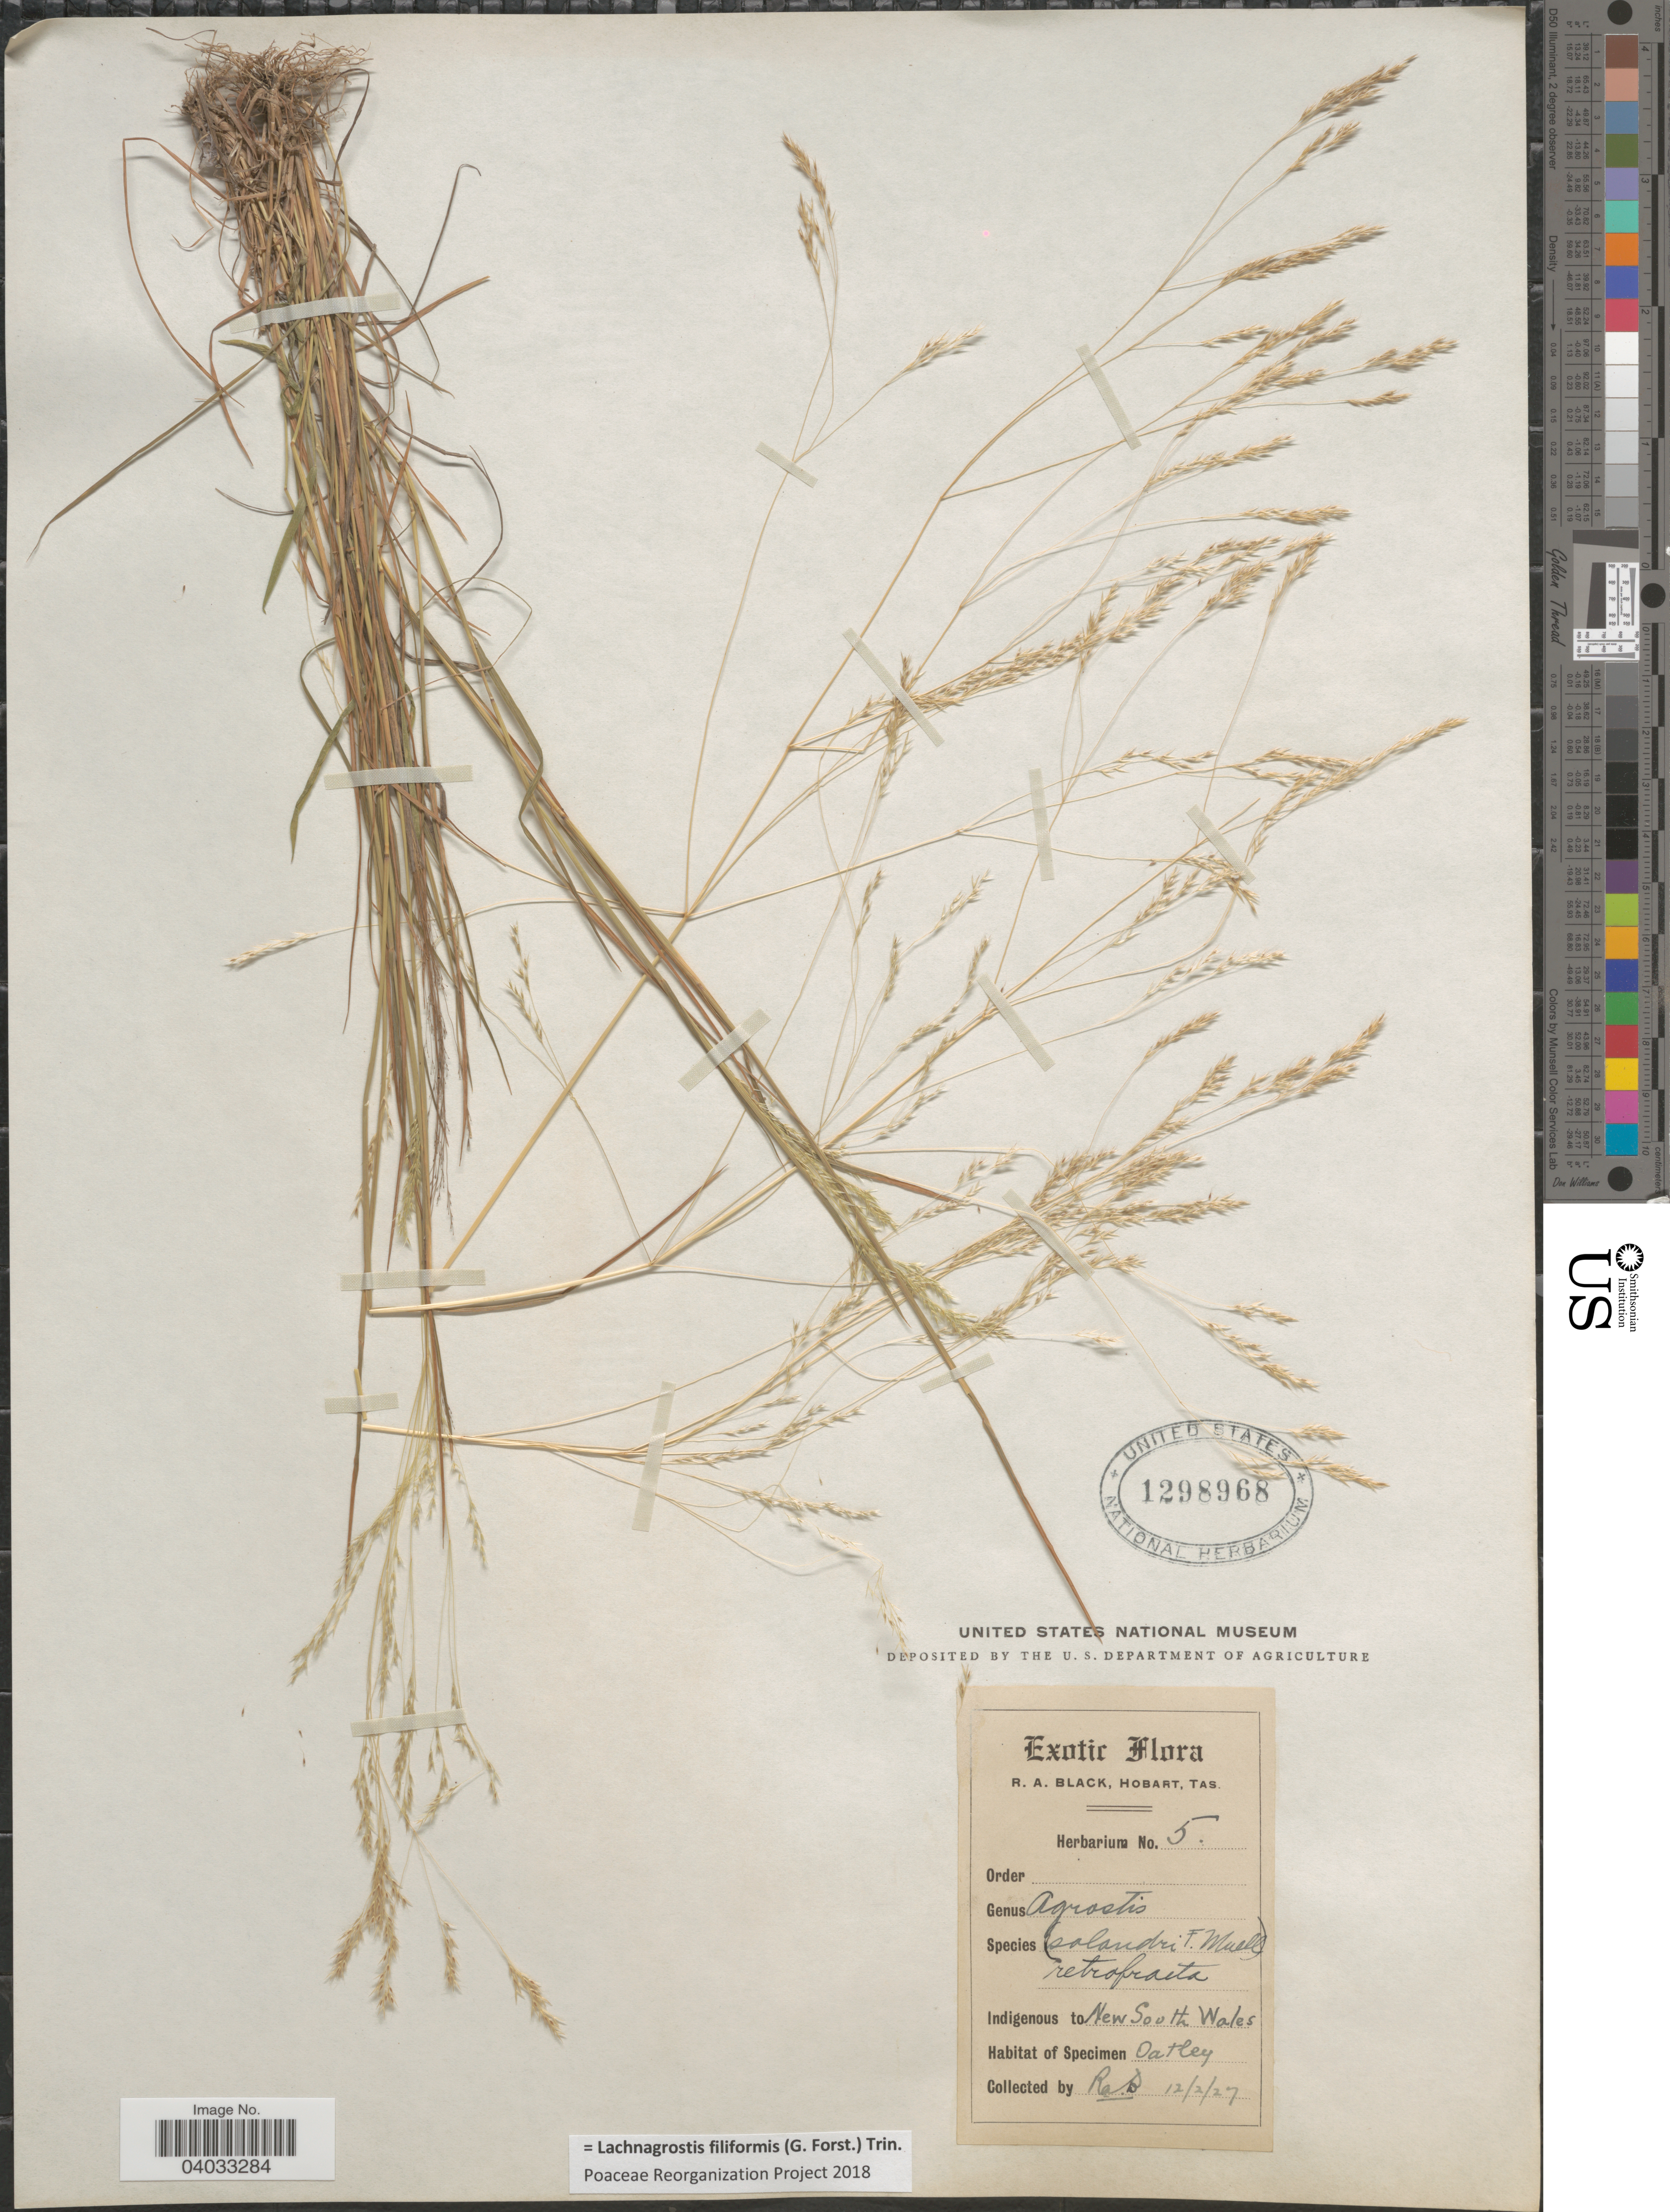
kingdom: Plantae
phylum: Tracheophyta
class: Liliopsida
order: Poales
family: Poaceae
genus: Lachnagrostis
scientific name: Lachnagrostis filiformis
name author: (J.R. Forst.) Trin.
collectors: R. A. Black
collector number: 5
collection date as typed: Transcribed d/m/y: 12/2/27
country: Australia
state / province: New South Wales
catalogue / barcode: US 1298968